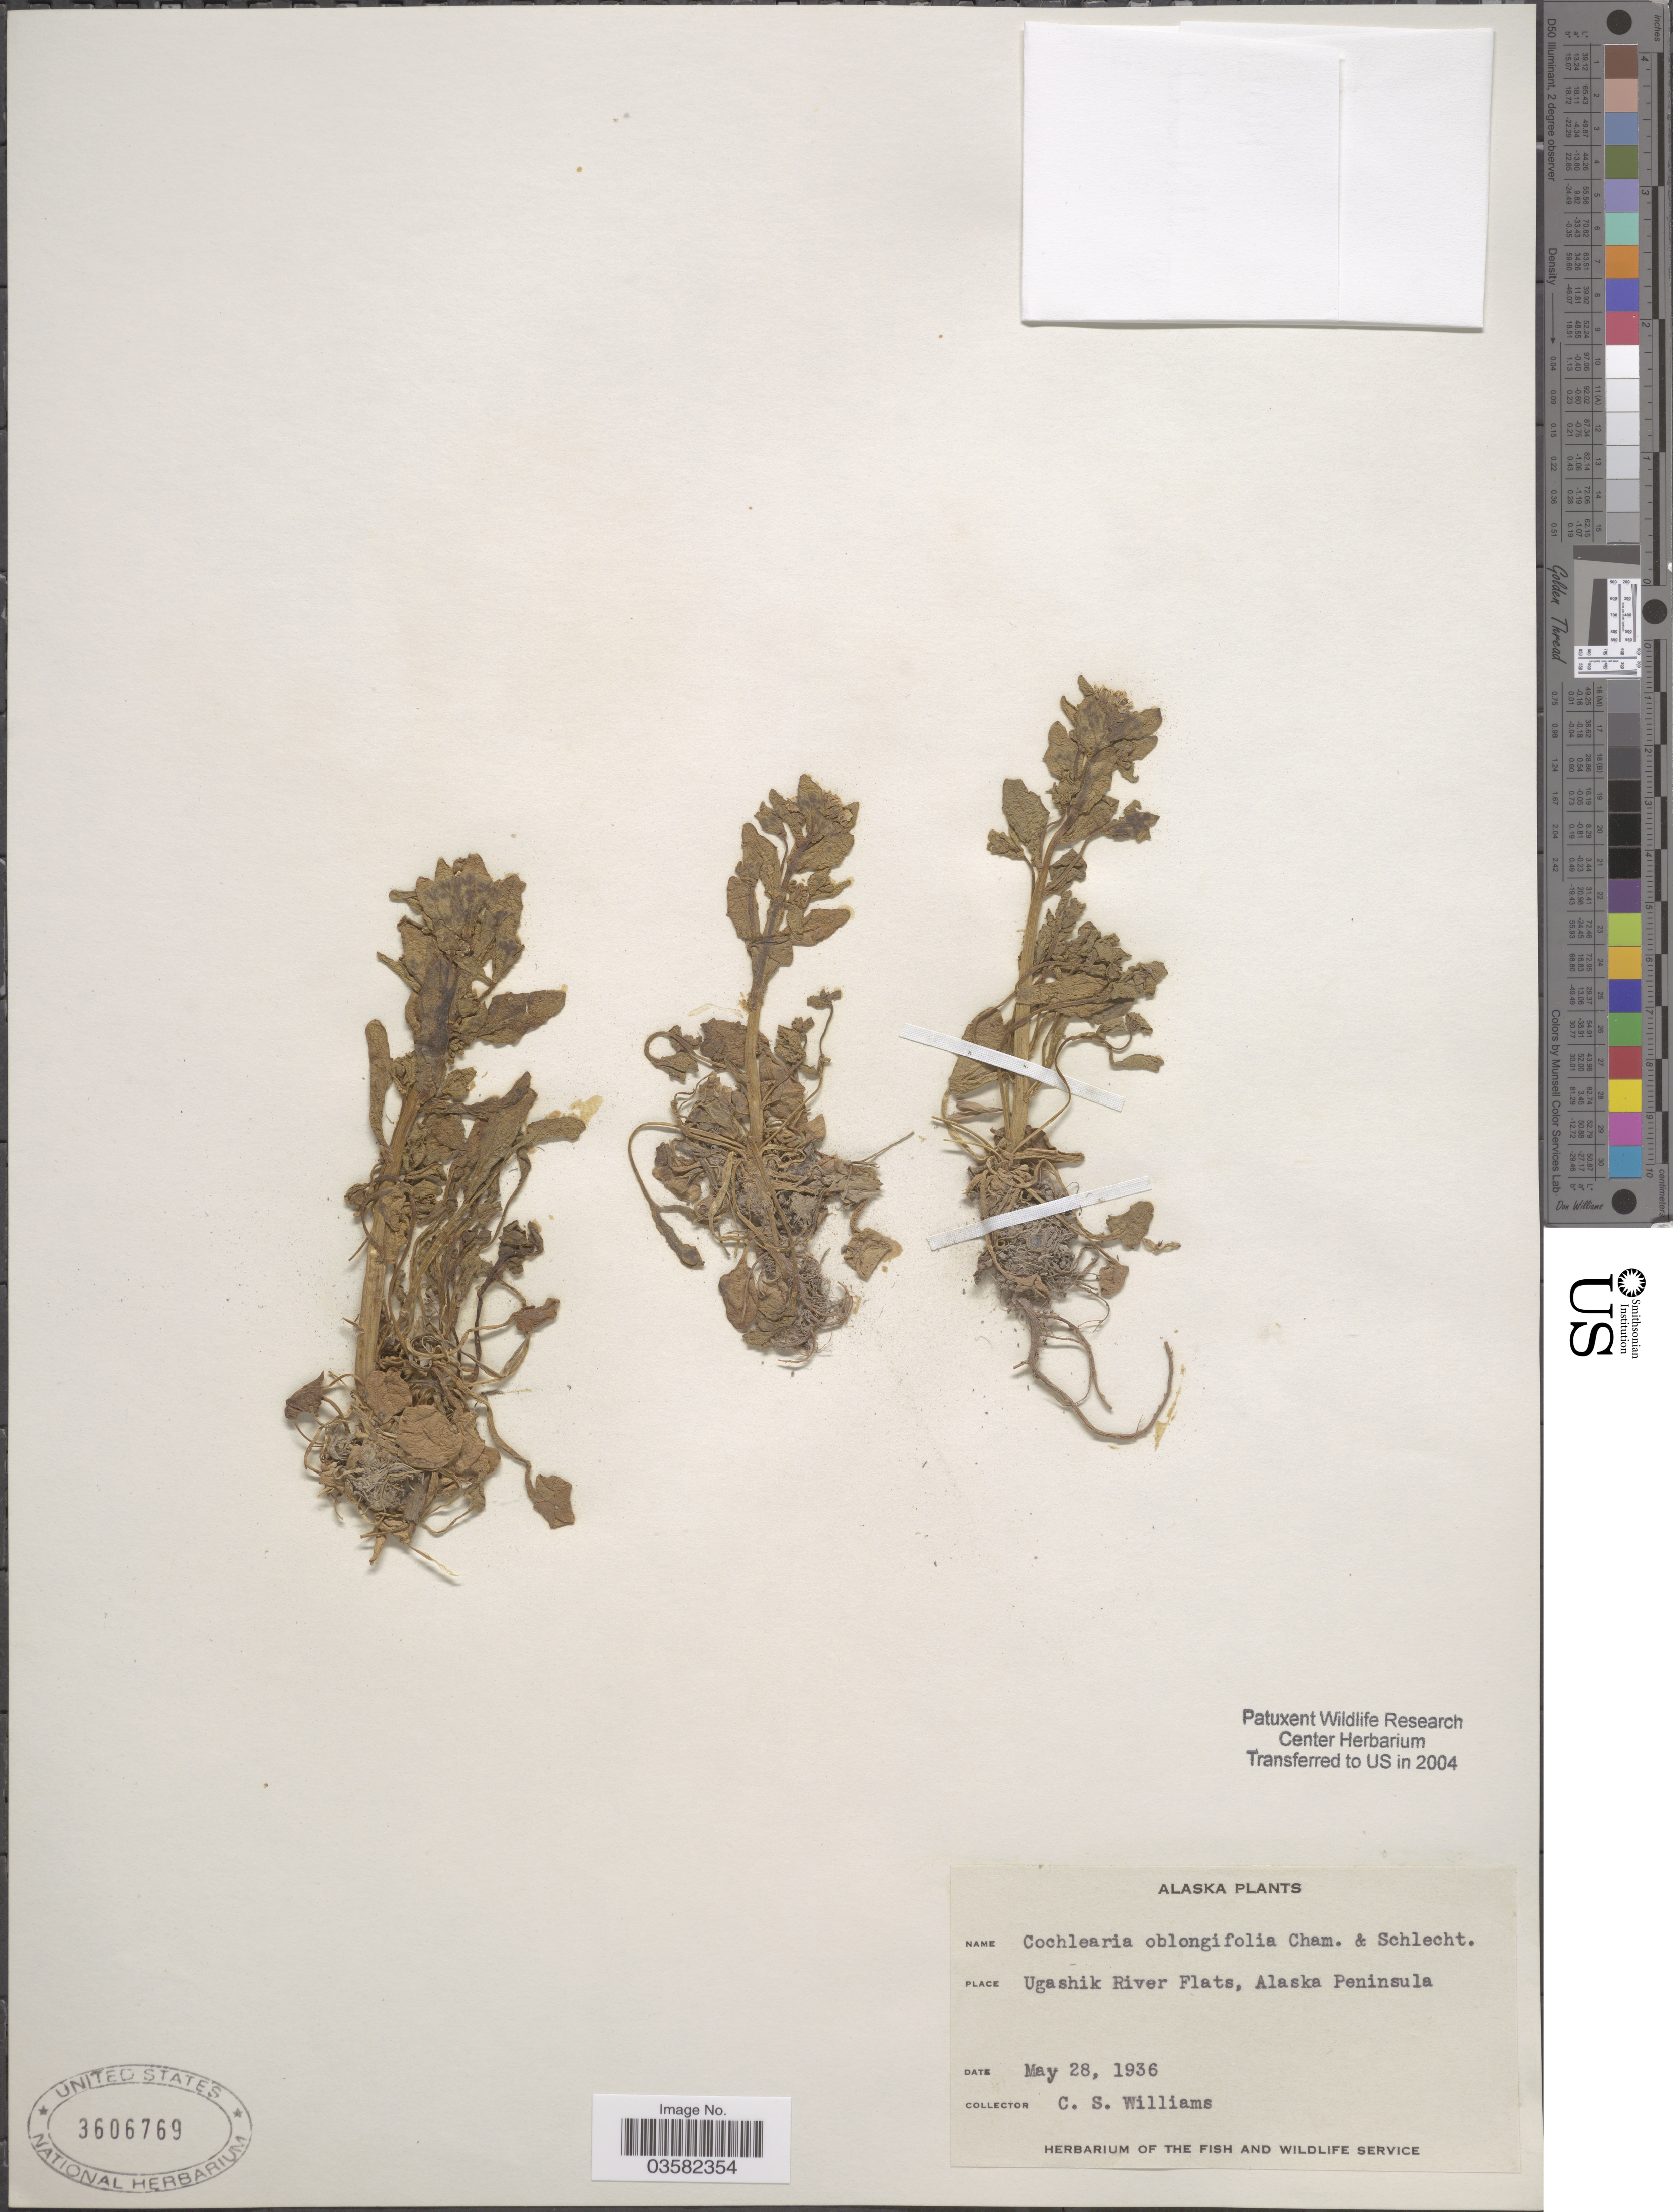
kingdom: Plantae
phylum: Tracheophyta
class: Magnoliopsida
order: Brassicales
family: Brassicaceae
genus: Cochlearia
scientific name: Cochlearia oblongifolia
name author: DC.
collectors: C. Williams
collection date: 1936-05-28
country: United States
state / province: Alaska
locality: Ugashik River flats, Alaska Peninsula.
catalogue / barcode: US 3606769